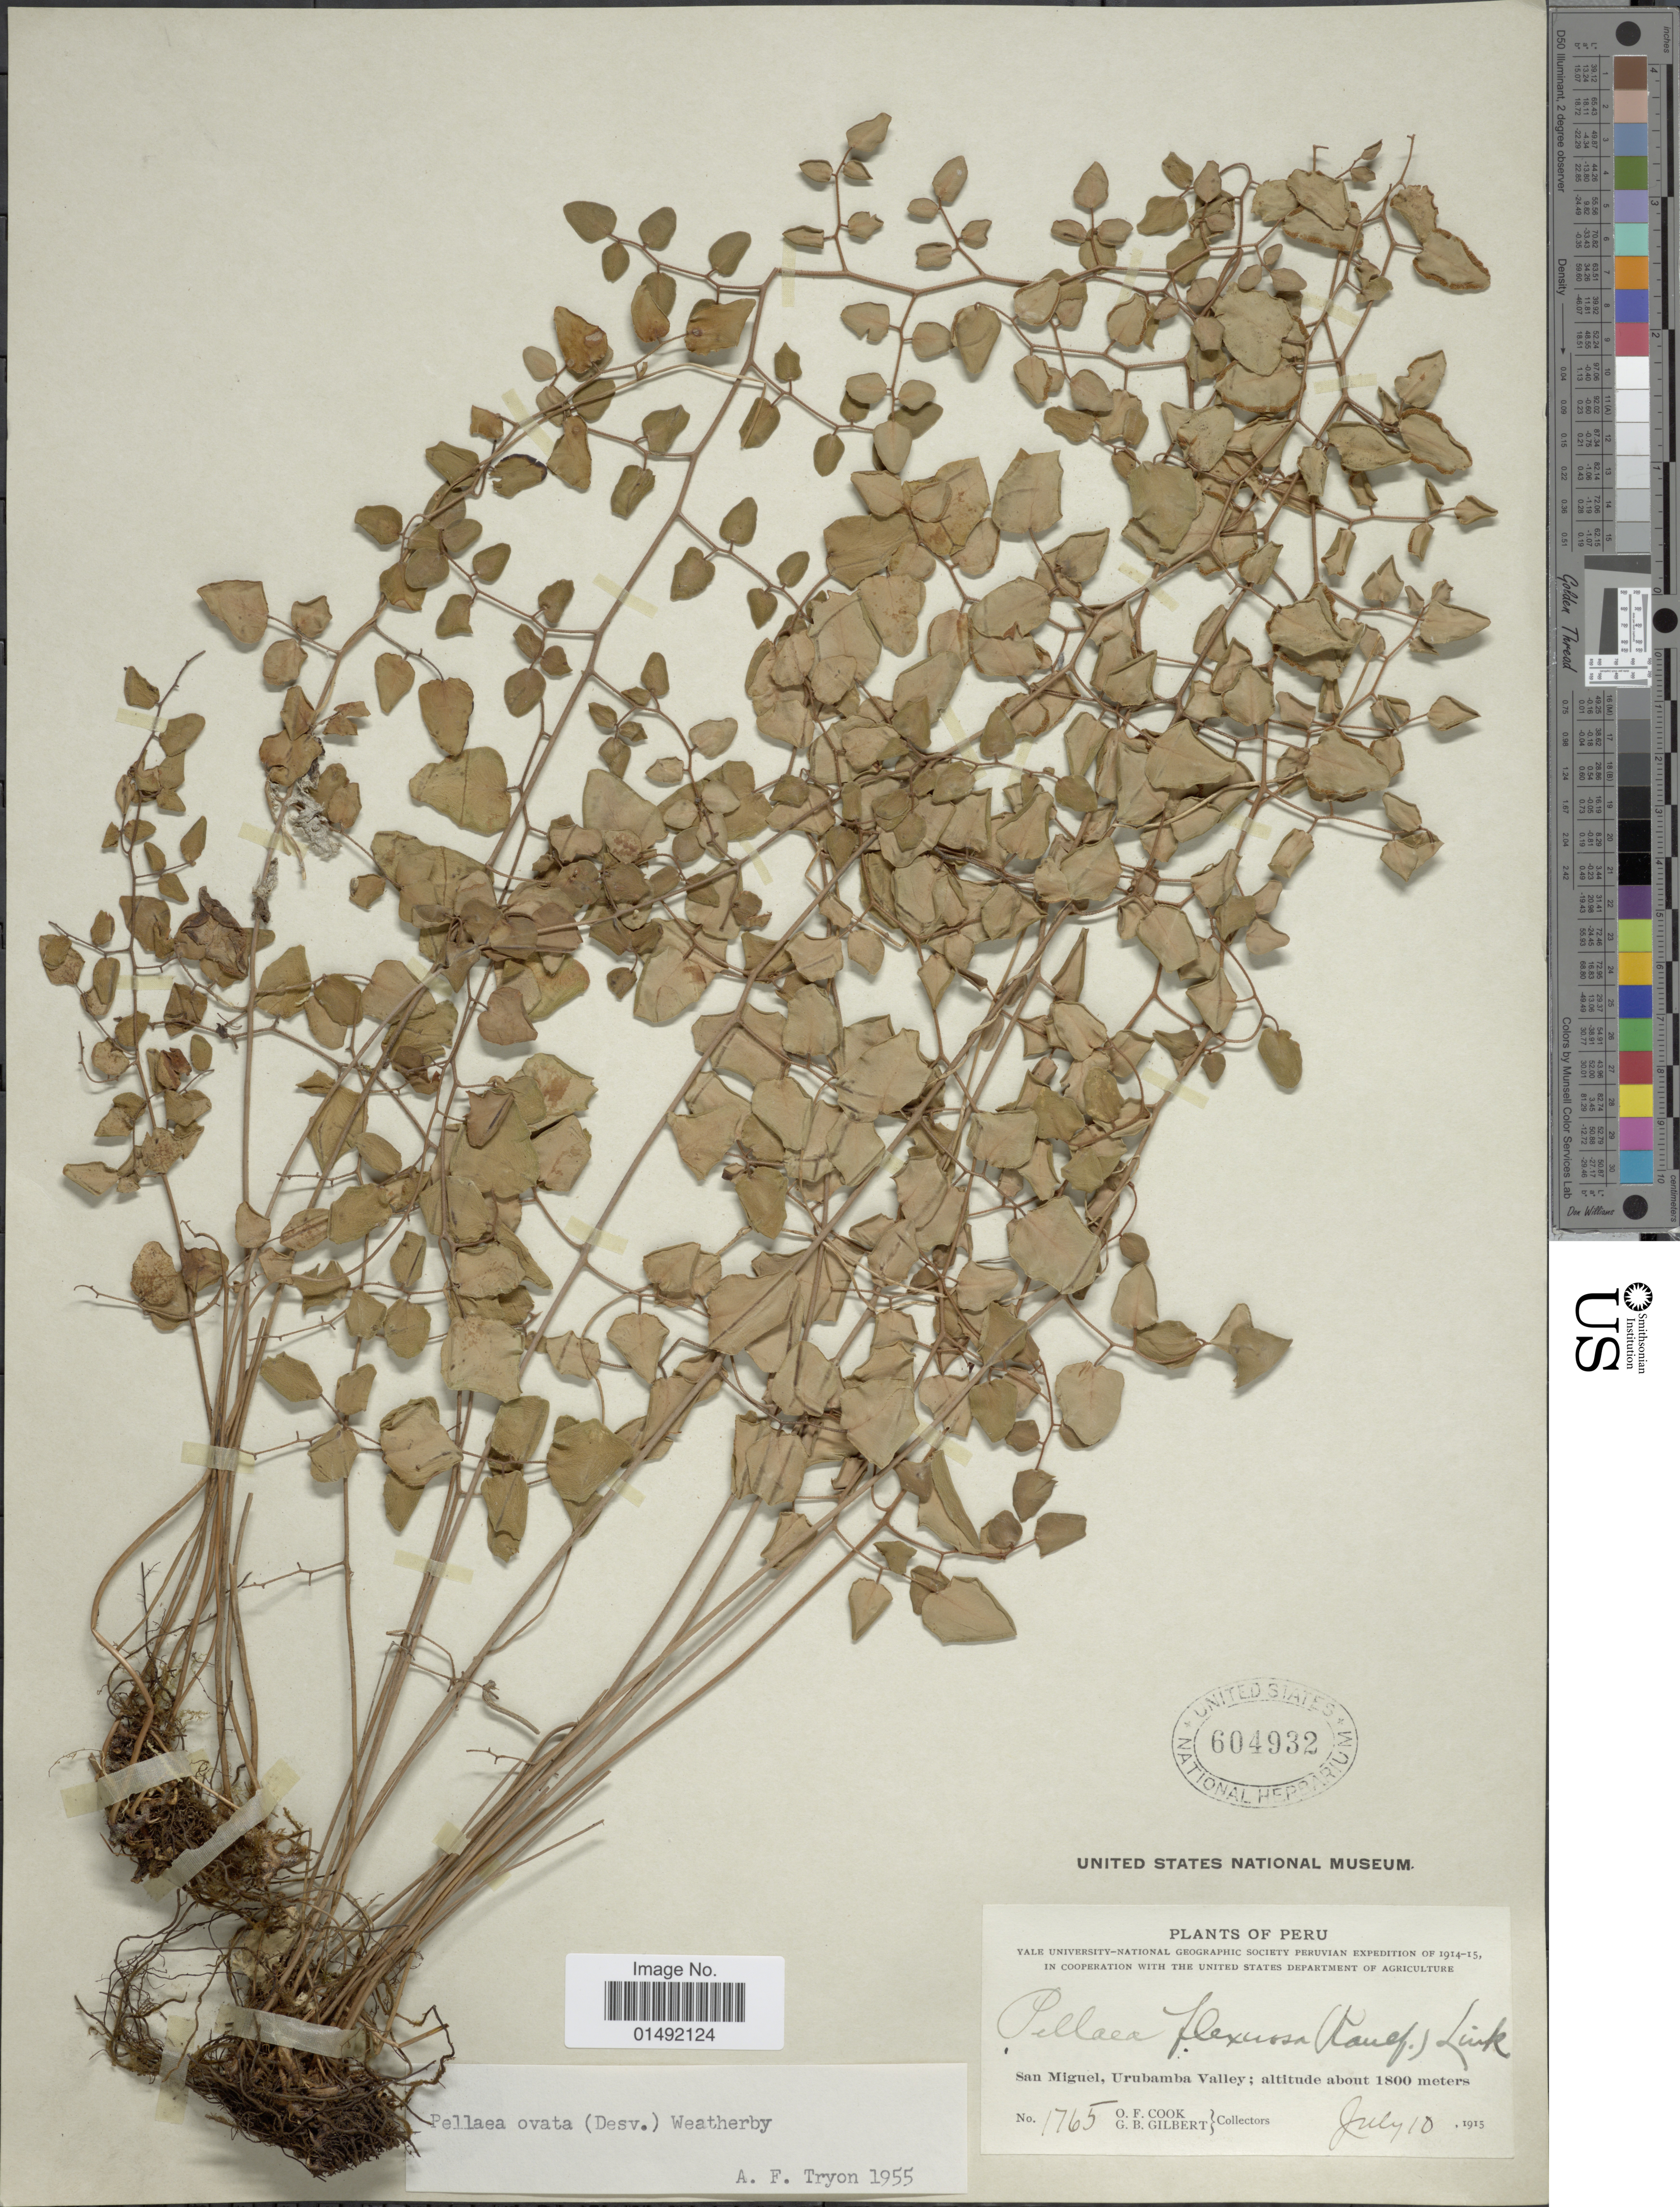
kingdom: Plantae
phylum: Tracheophyta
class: Polypodiopsida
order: Polypodiales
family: Pteridaceae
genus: Pellaea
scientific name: Pellaea ovata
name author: (Desv.) Weath.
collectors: O. F. Cook & G. B. Gilbert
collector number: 1765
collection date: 1915-07-10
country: Peru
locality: San Miguel, Urubamba Valley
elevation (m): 1800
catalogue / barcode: US 604932